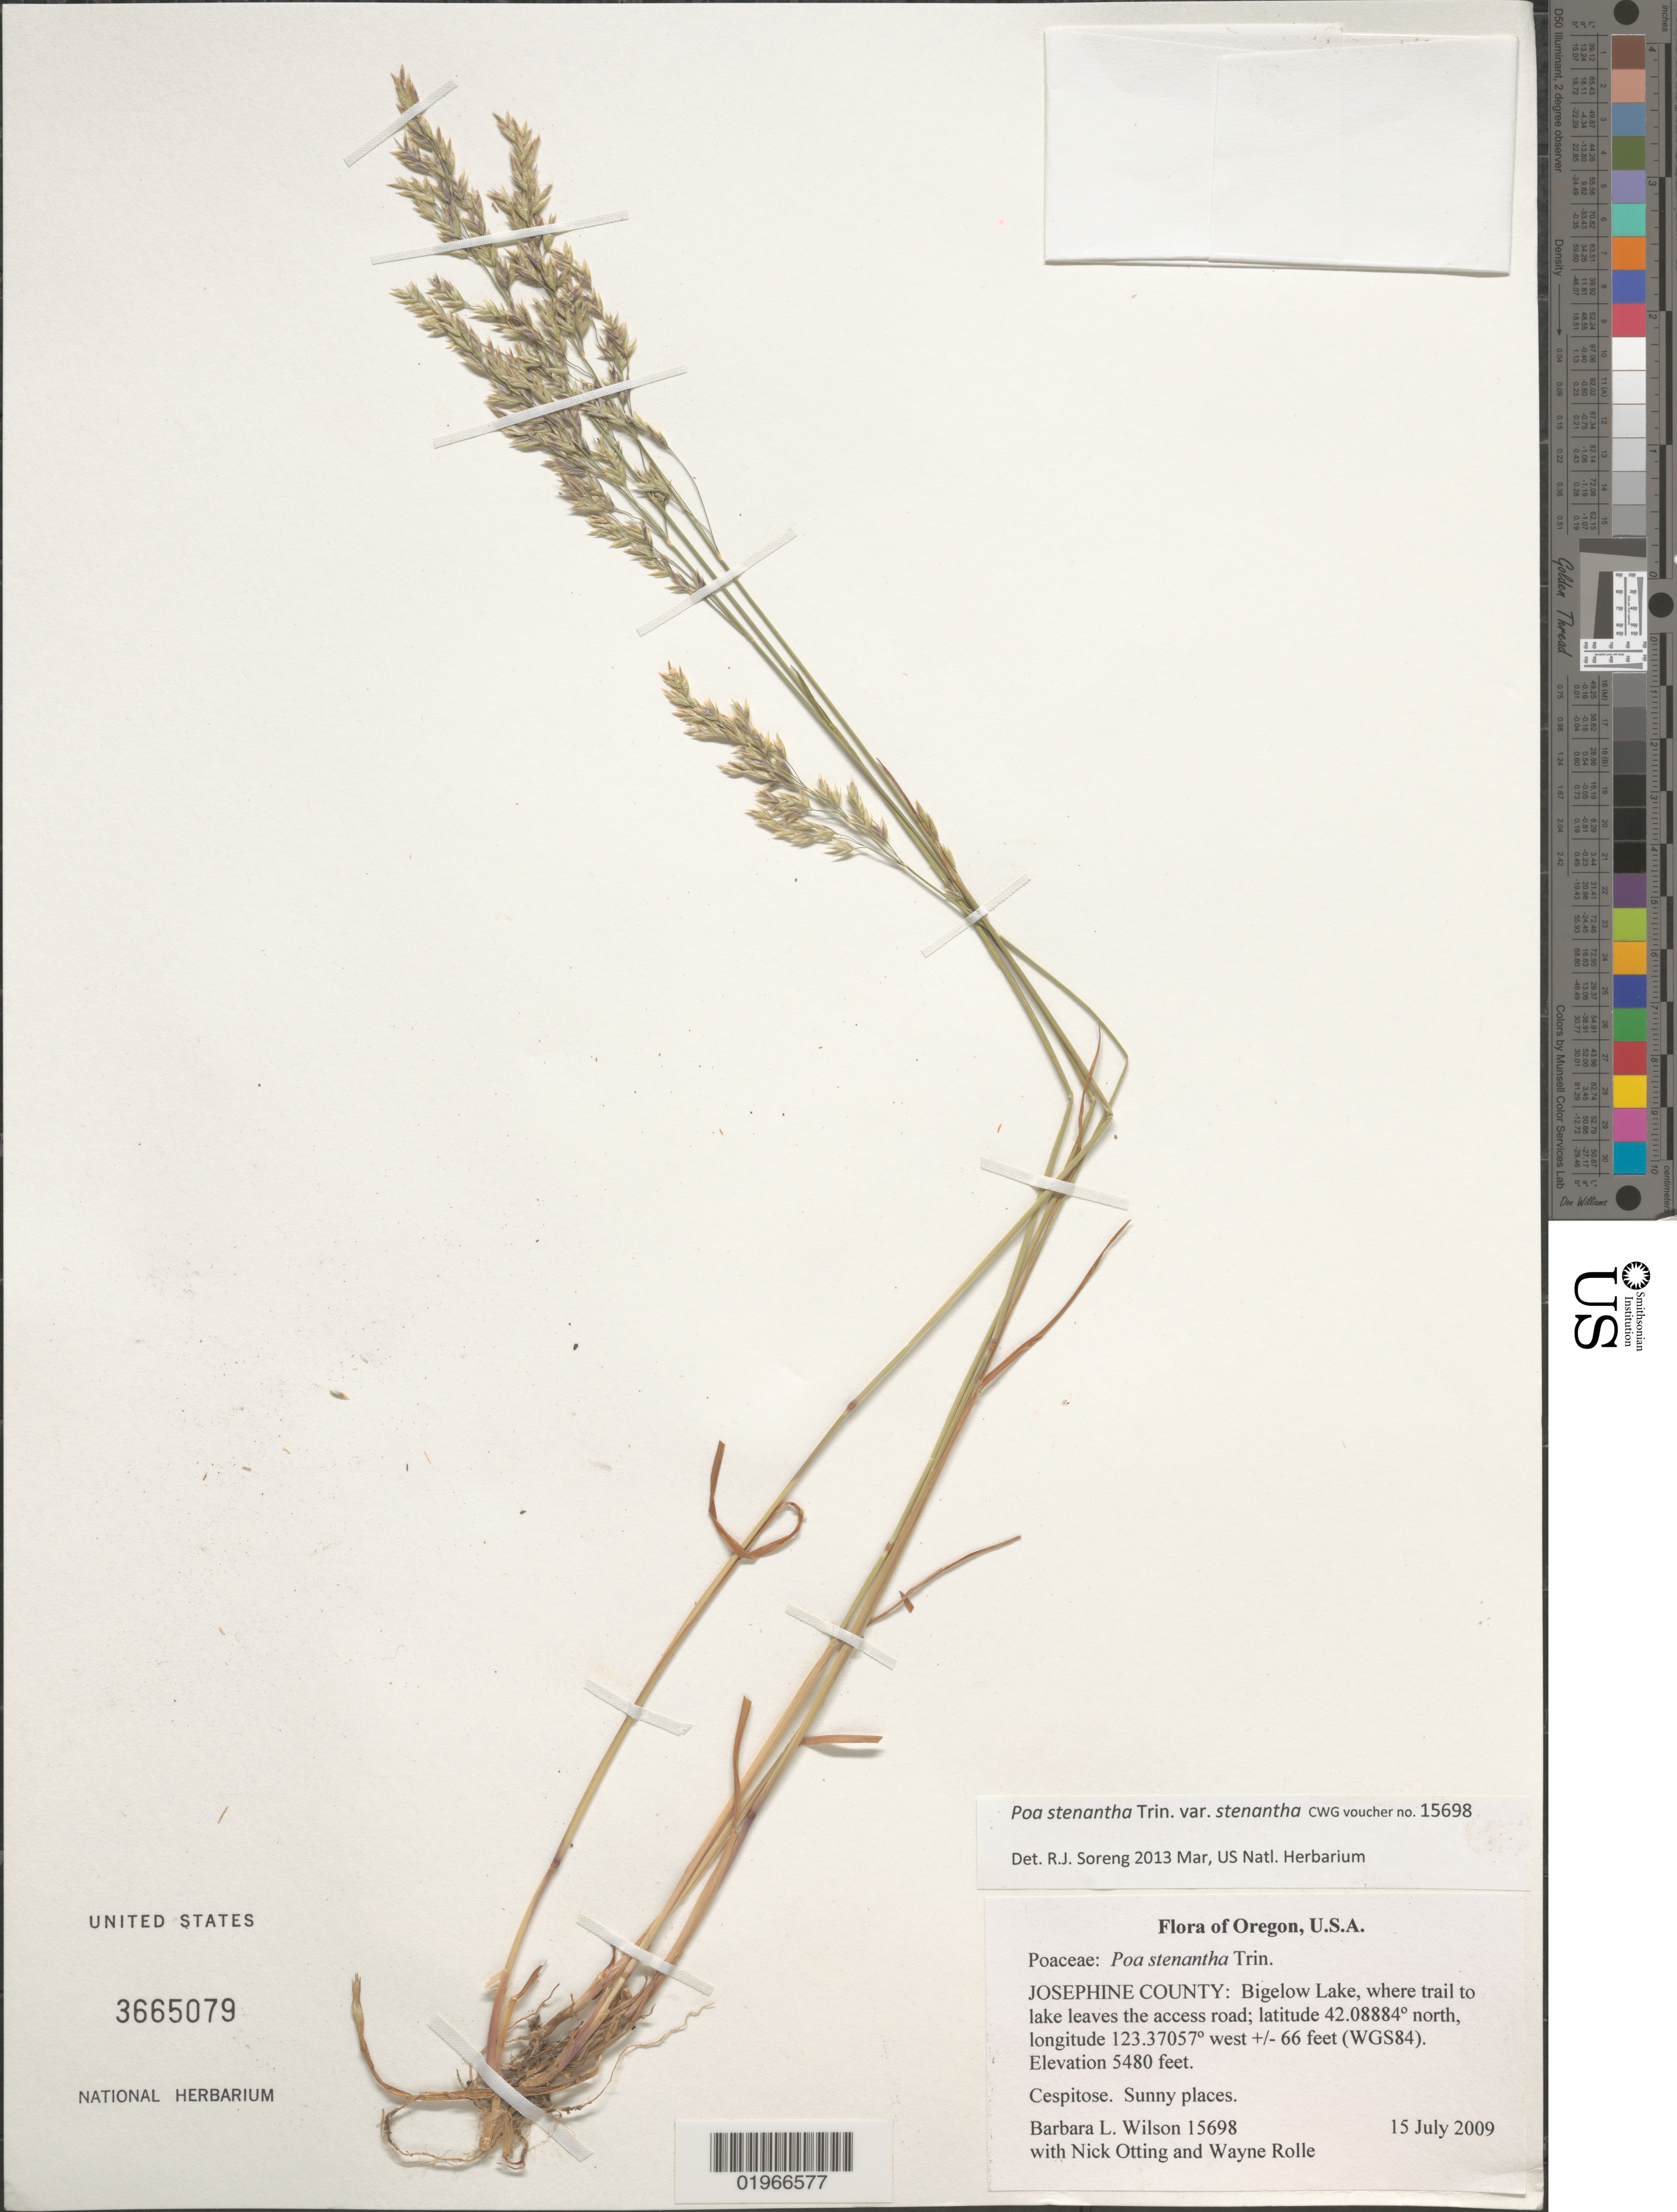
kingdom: Plantae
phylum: Tracheophyta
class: Liliopsida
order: Poales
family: Poaceae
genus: Poa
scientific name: Poa stenantha var. stenantha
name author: Trin.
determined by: Soreng, Robert J., Research Associate (BOT), Smithsonian Institution - National Museum of Natural History (UNITED STATES)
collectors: B. L. Wilson, N. Otting & W. Rolle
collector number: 15698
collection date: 2009-07-15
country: United States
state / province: Oregon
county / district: Josephine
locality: Bigelow Lake, where trail to lake leaves the access to road.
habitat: Cespitose. Sunny places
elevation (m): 1670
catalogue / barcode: US 3665079